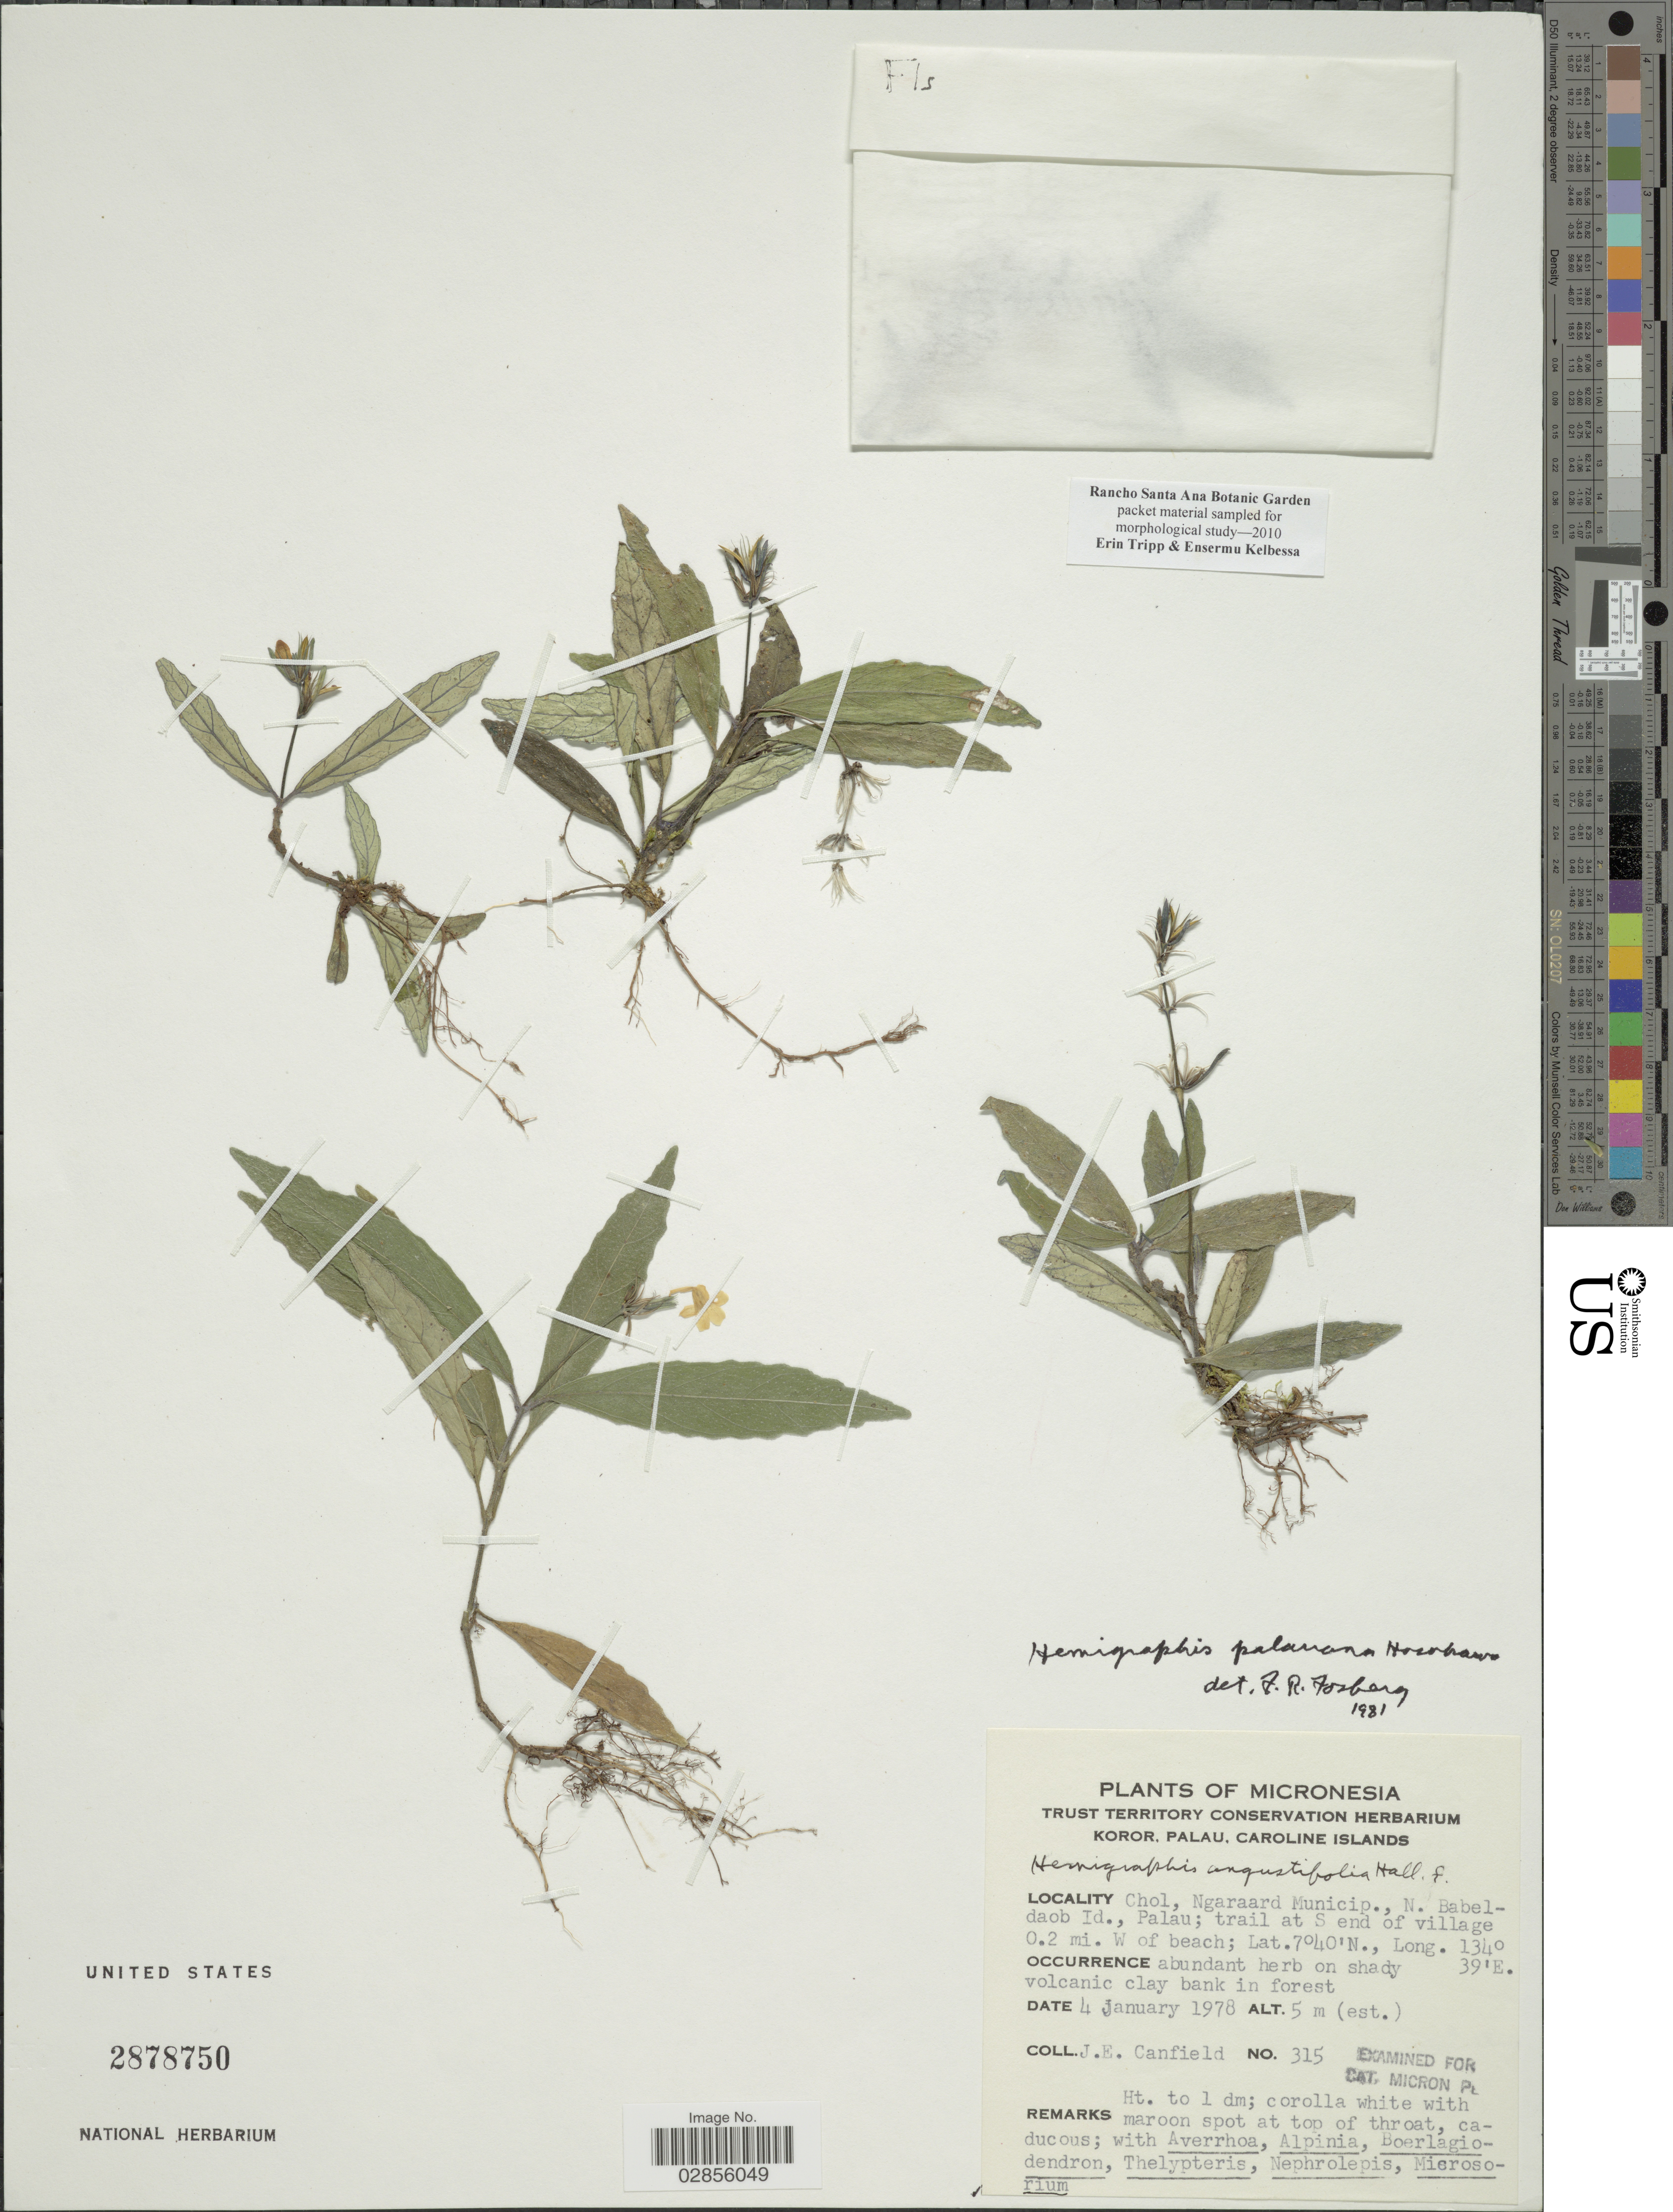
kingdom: Plantae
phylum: Tracheophyta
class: Magnoliopsida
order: Lamiales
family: Acanthaceae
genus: Hemigraphis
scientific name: Hemigraphis angustifolia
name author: Hallier f.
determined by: Wagner, W. L., (BOT), Smithsonian Institution - National Museum of Natural History (UNITED STATES)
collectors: J. E. Canfield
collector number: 315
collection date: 1978-01-04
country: Palau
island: Babeldaob [Babelthuap]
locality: Palau, Chol, Ngaraard Municip., N. Babeldaob Id., Palau; trail at S end of village 0.2 mi. W of beach.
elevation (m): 5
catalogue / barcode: US 2878750